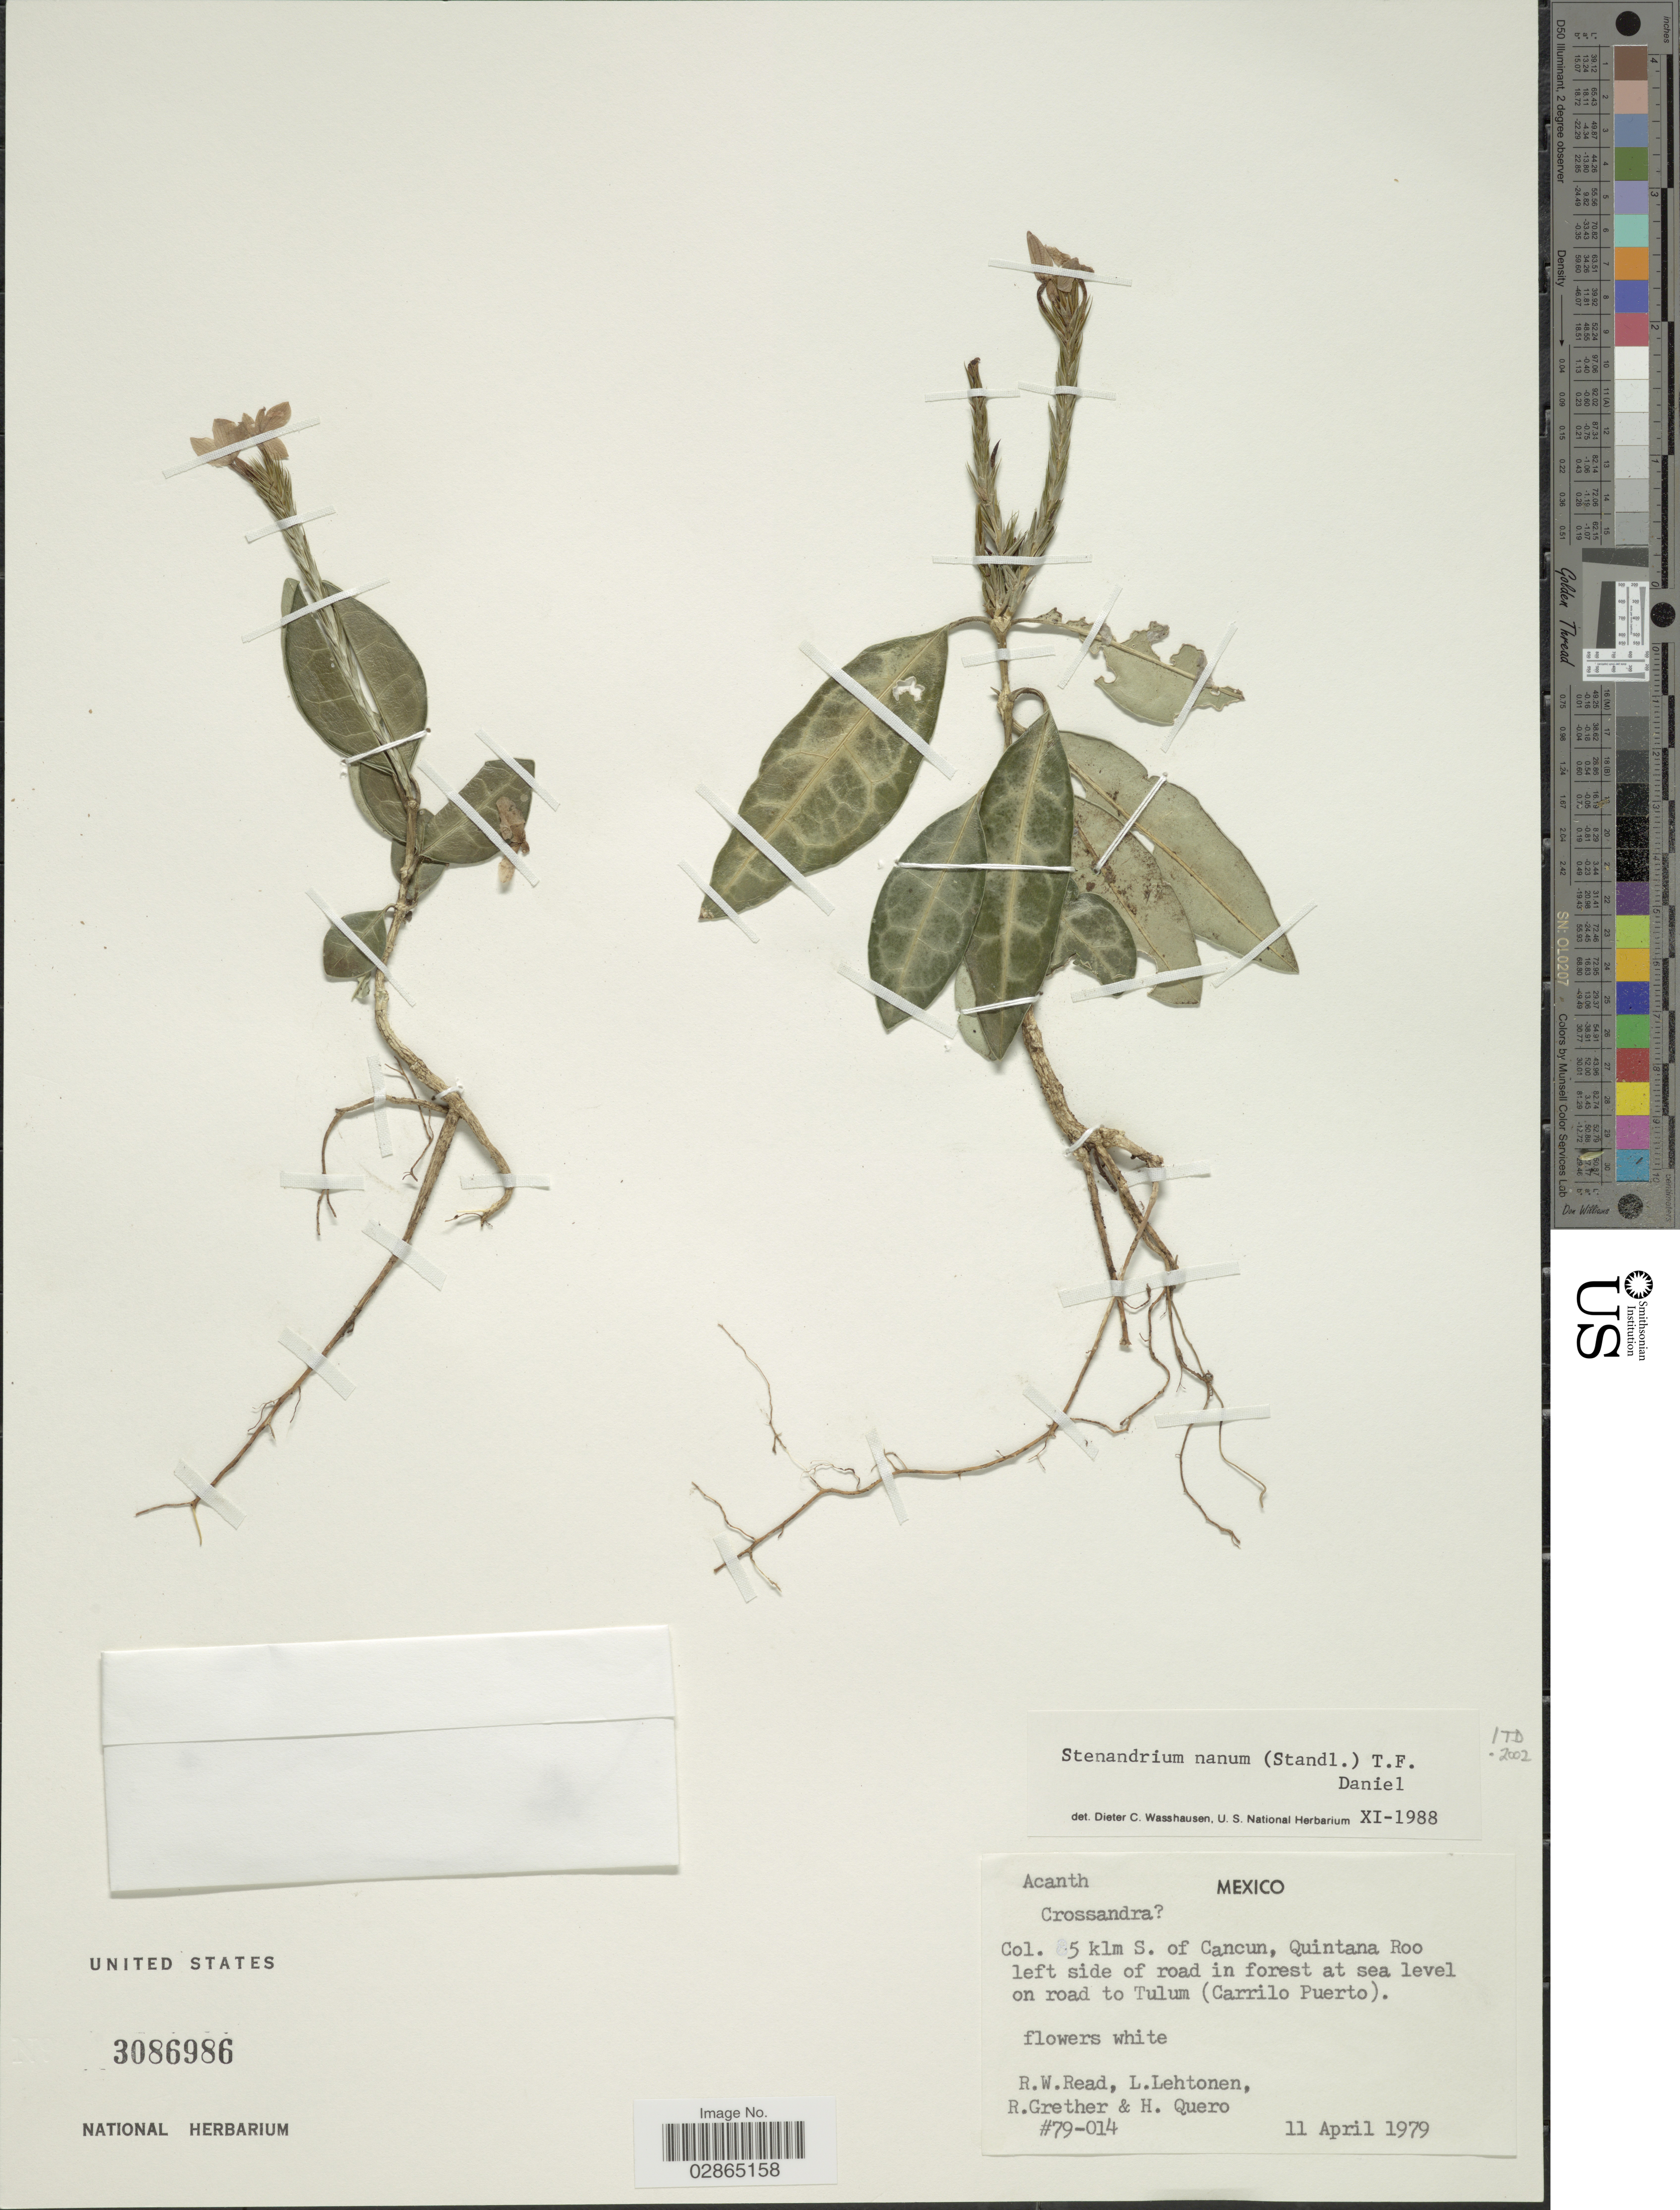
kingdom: Plantae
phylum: Tracheophyta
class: Magnoliopsida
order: Lamiales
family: Acanthaceae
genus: Stenandrium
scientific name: Stenandrium nanum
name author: (Standl.) T.F. Daniel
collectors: R. W. Read, L. Lehtonen, R. Grether & H. Quero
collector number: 79-014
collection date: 1979-04-11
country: Mexico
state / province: Quintana Roo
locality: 5 klm S. of Cancun, Quintana Roo left side of road in forest at sea level on road to Tulum (Carilo Puerto).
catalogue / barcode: US 3086986